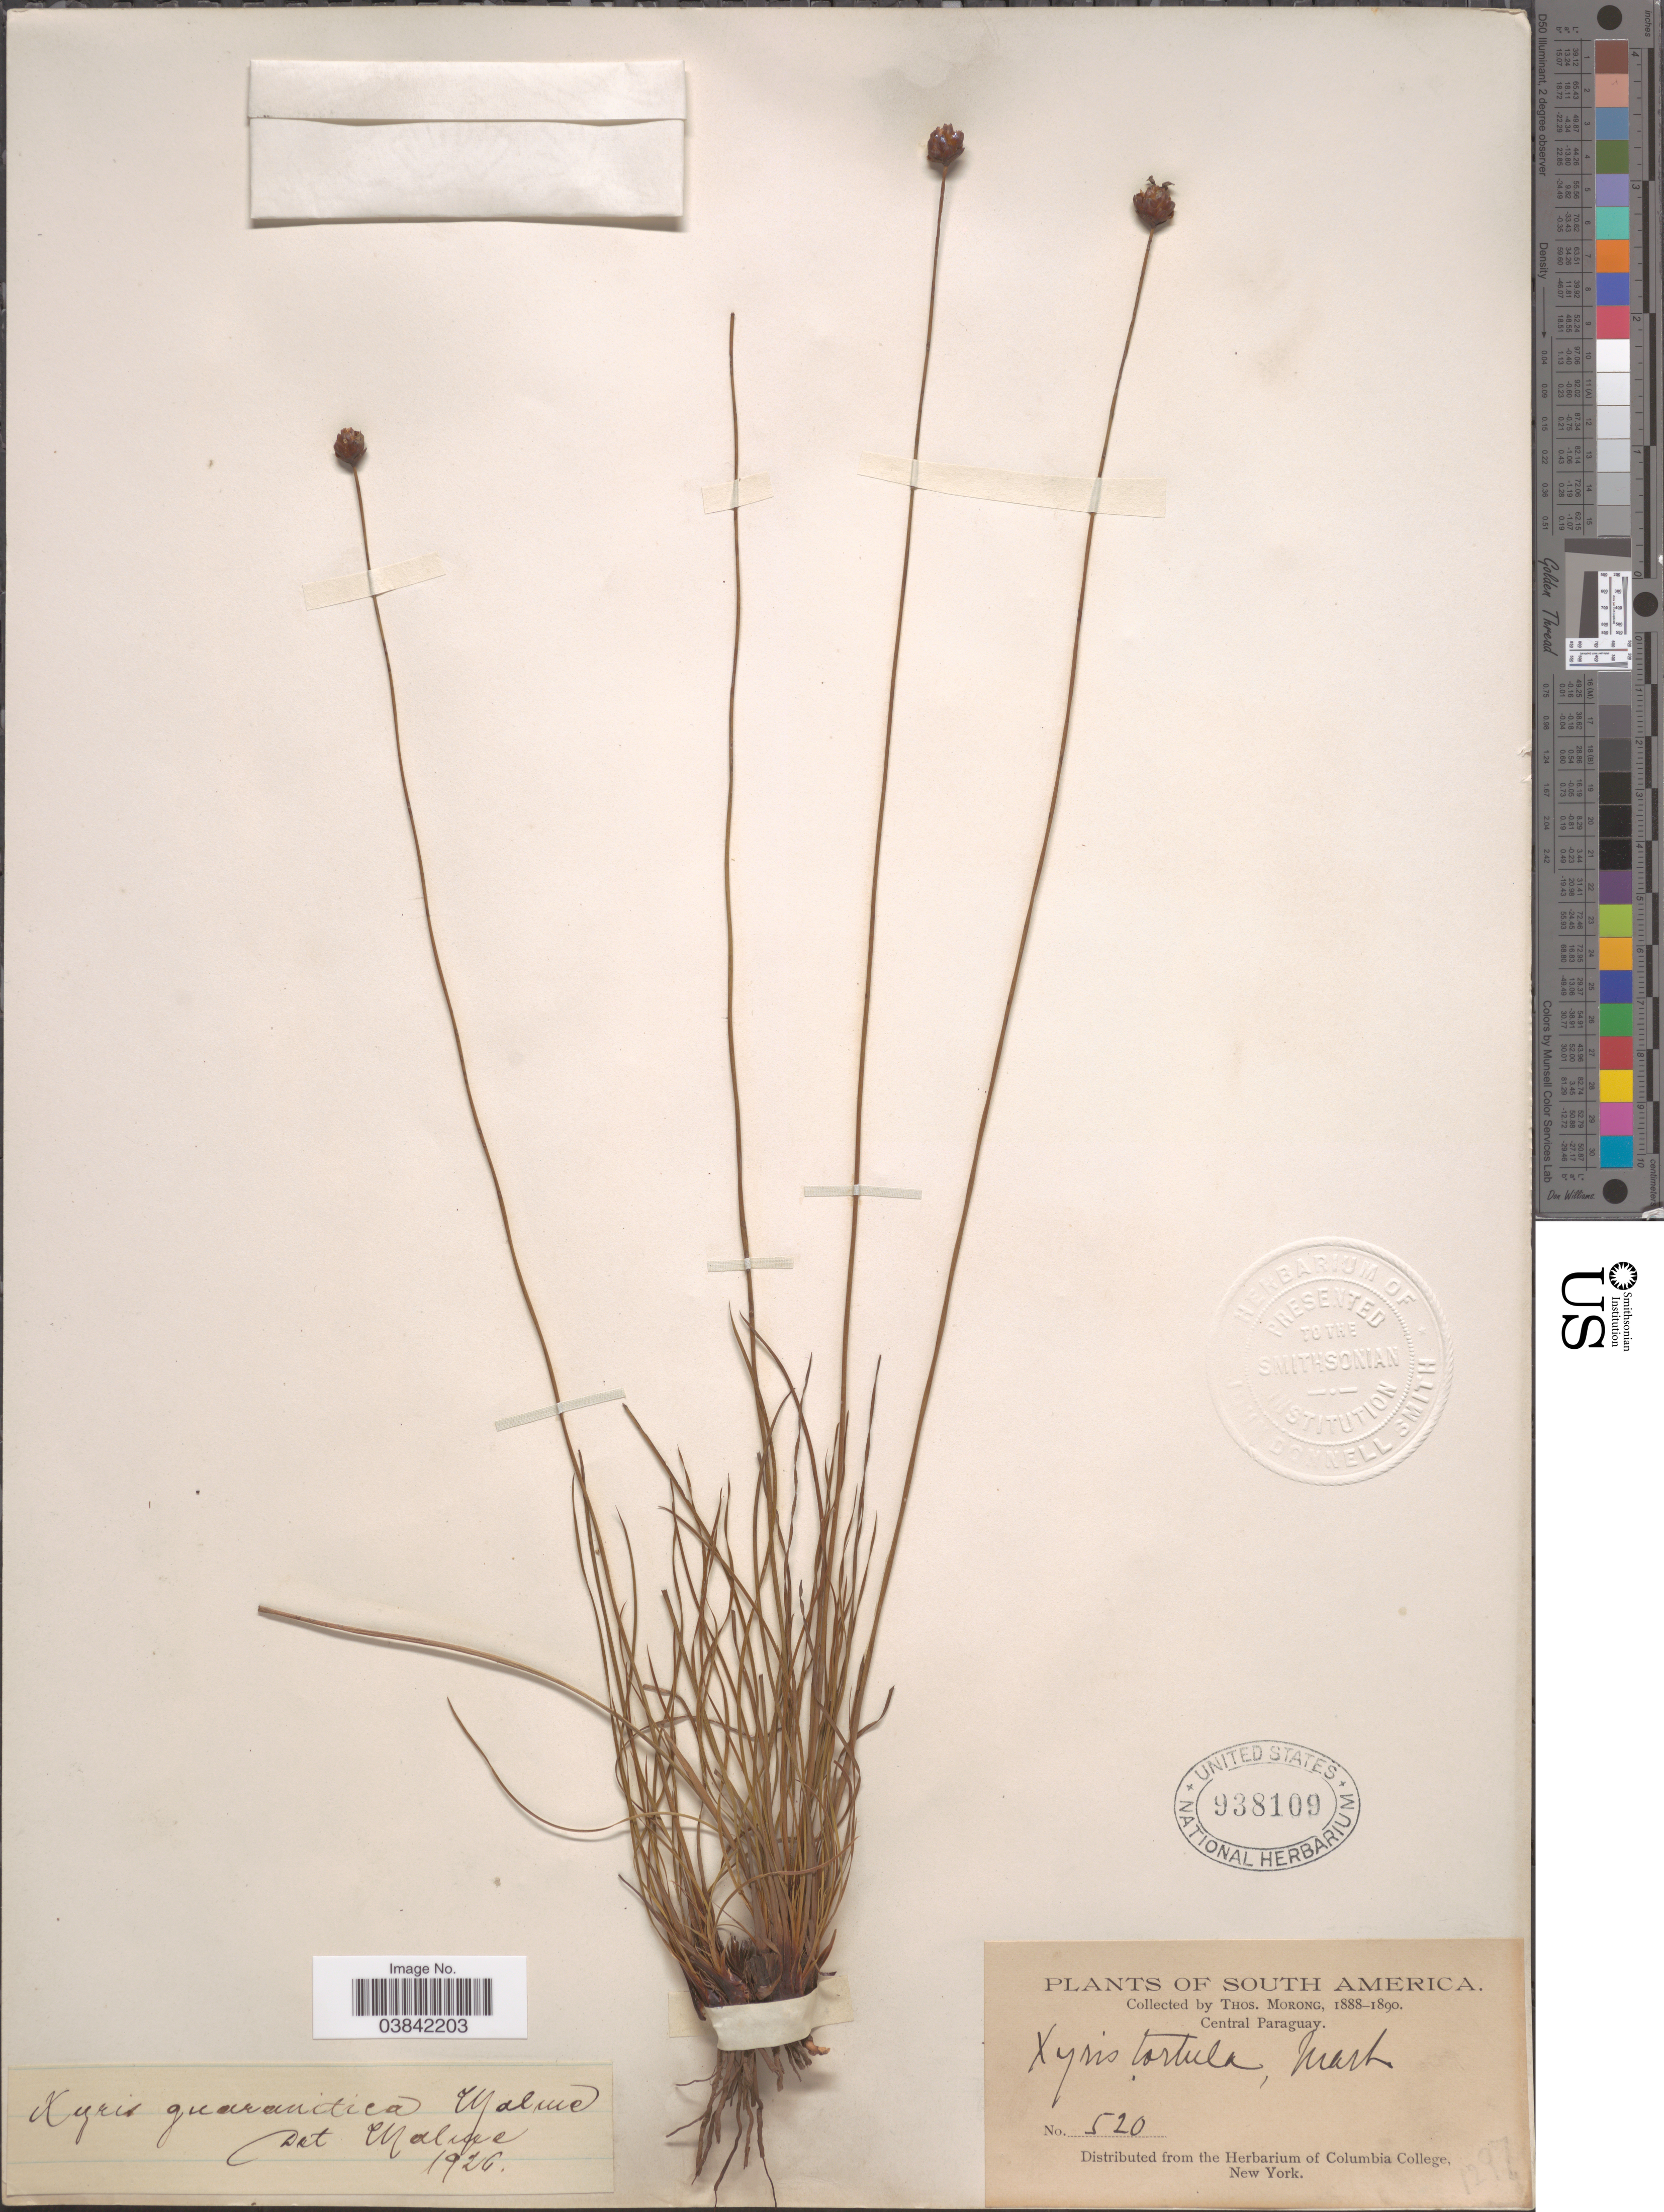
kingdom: Plantae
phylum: Tracheophyta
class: Liliopsida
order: Poales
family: Xyridaceae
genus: Xyris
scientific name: Xyris guaranitica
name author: Malme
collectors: ex herb. T. Morong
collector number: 520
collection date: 1888/1890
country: Paraguay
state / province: Central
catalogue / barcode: US 938109